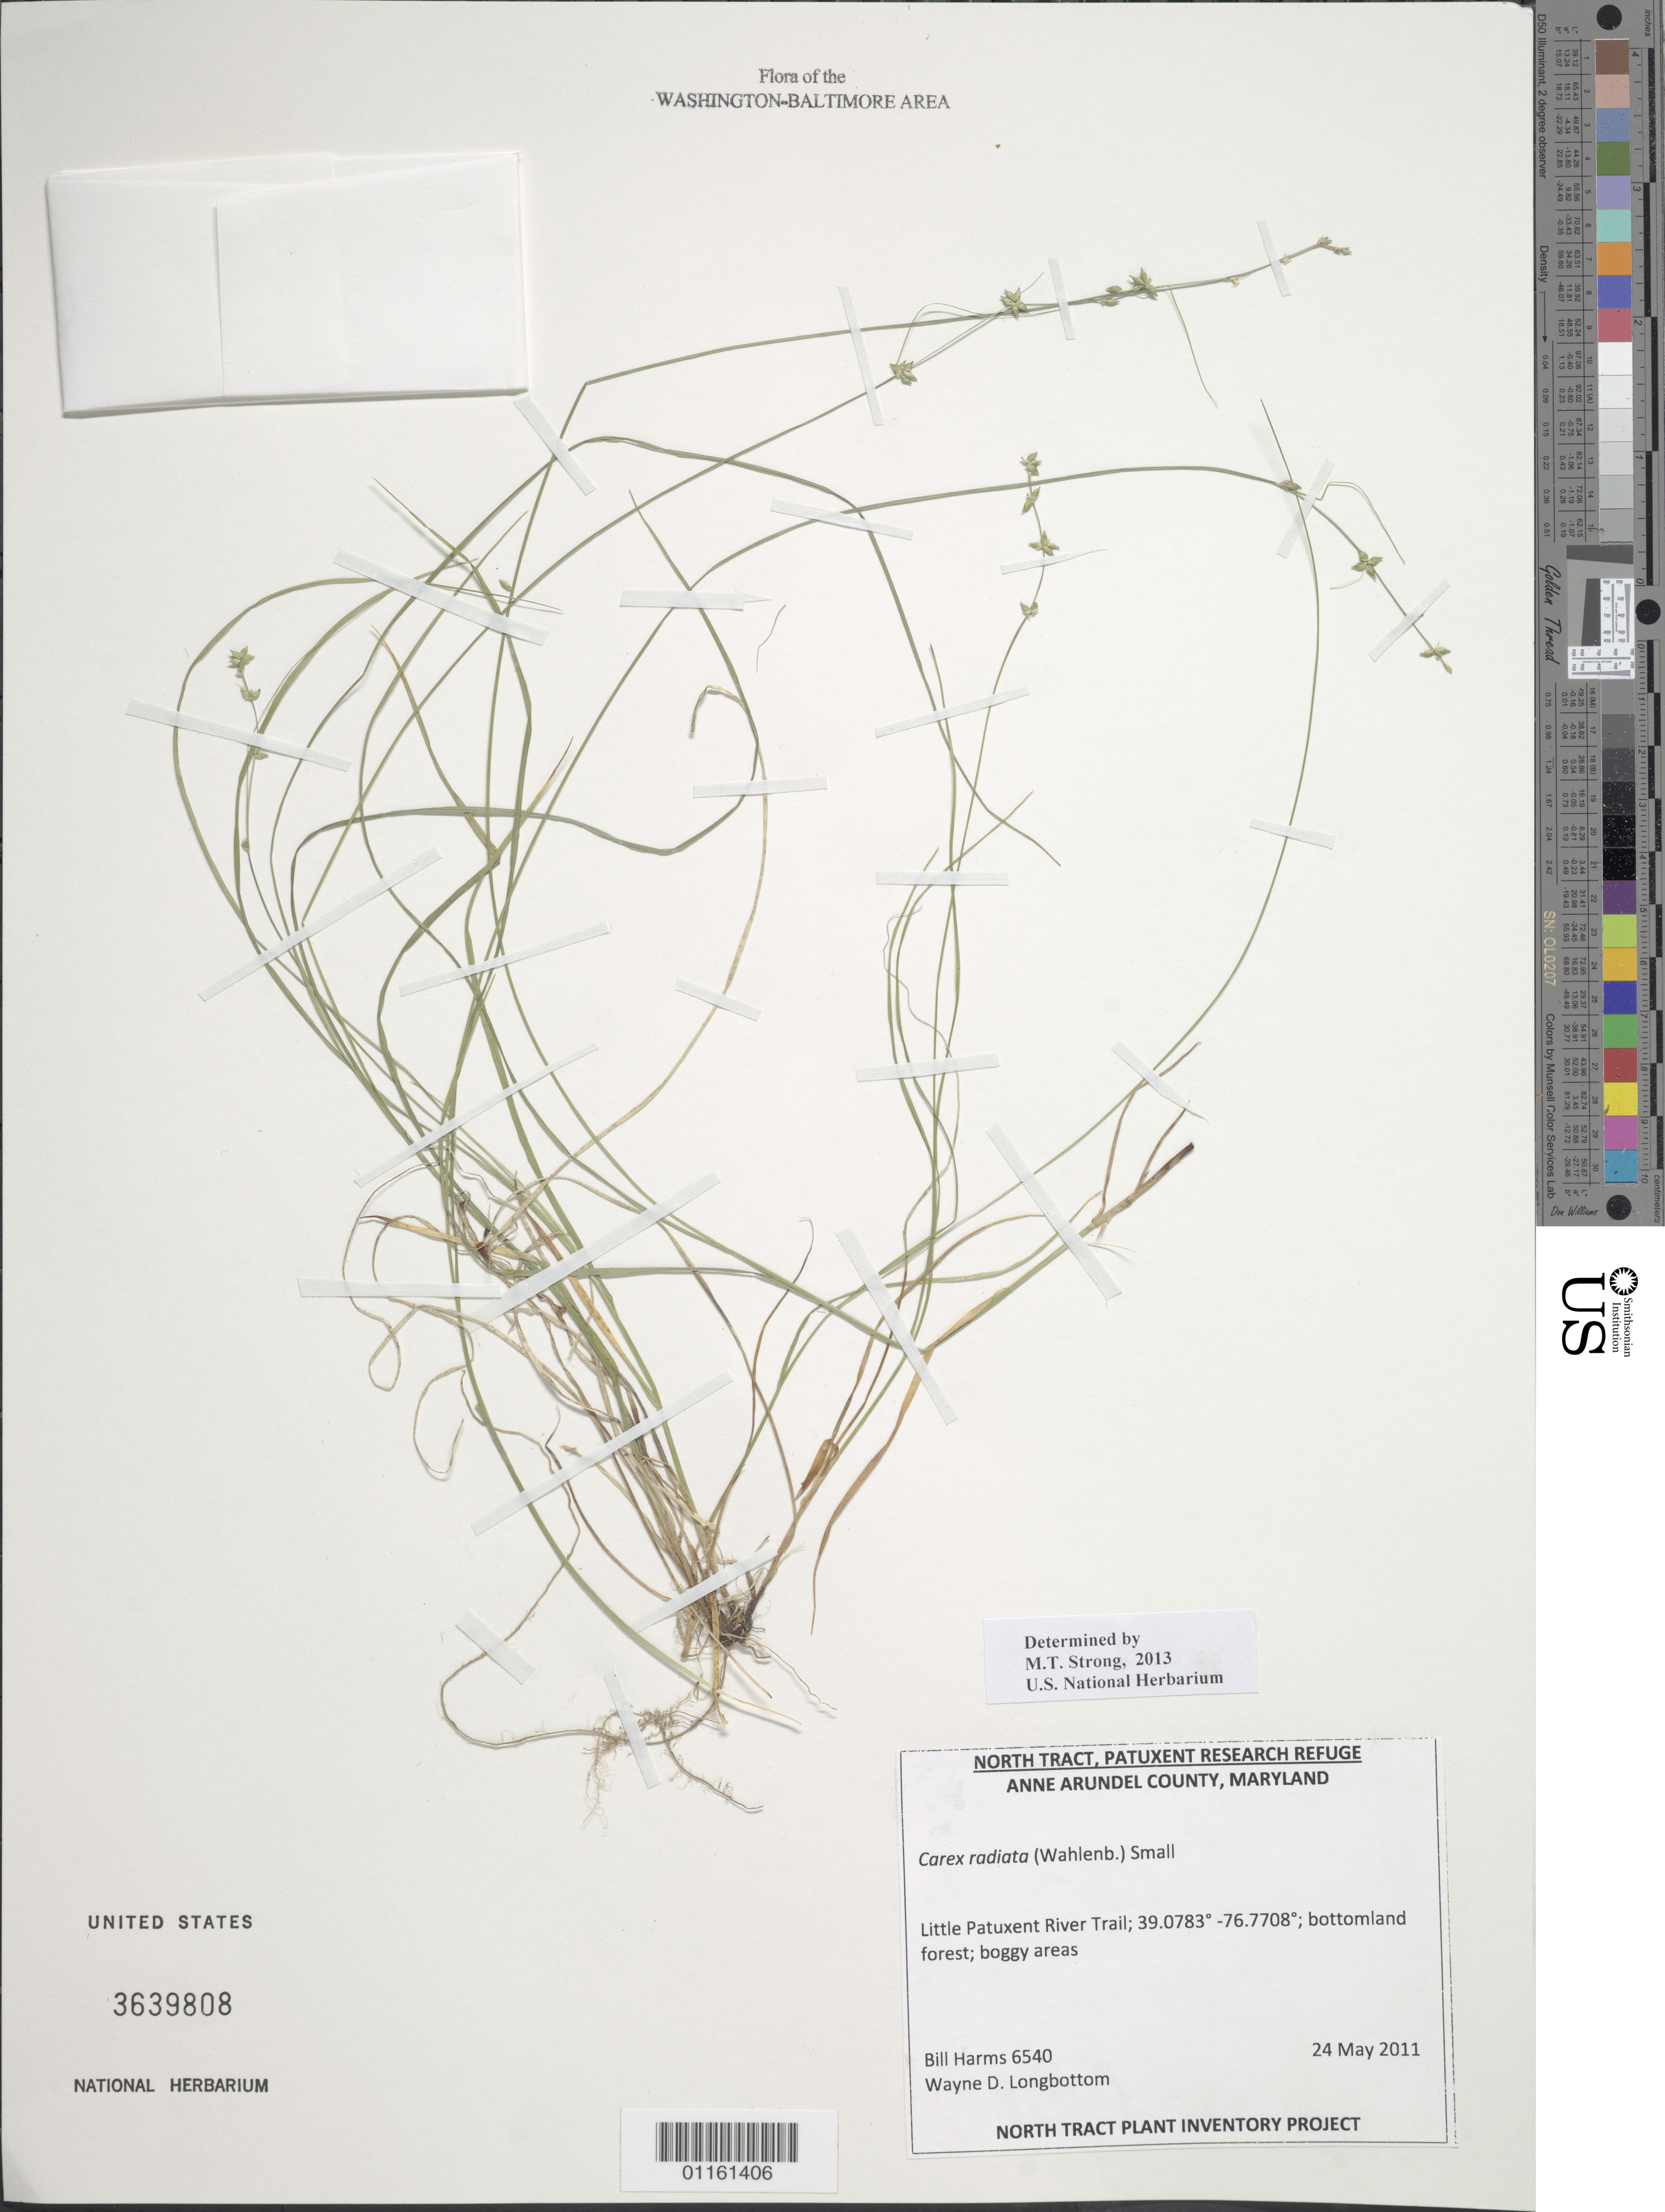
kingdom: Plantae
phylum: Tracheophyta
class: Liliopsida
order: Poales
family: Cyperaceae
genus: Carex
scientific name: Carex radiata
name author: (Wahlenb.) Small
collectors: B. Harms & W. D. Longbottom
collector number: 6540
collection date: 2011-05-24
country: United States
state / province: Maryland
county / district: Anne Arundel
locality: Little Patuxent River Trail.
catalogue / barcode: US 3639808